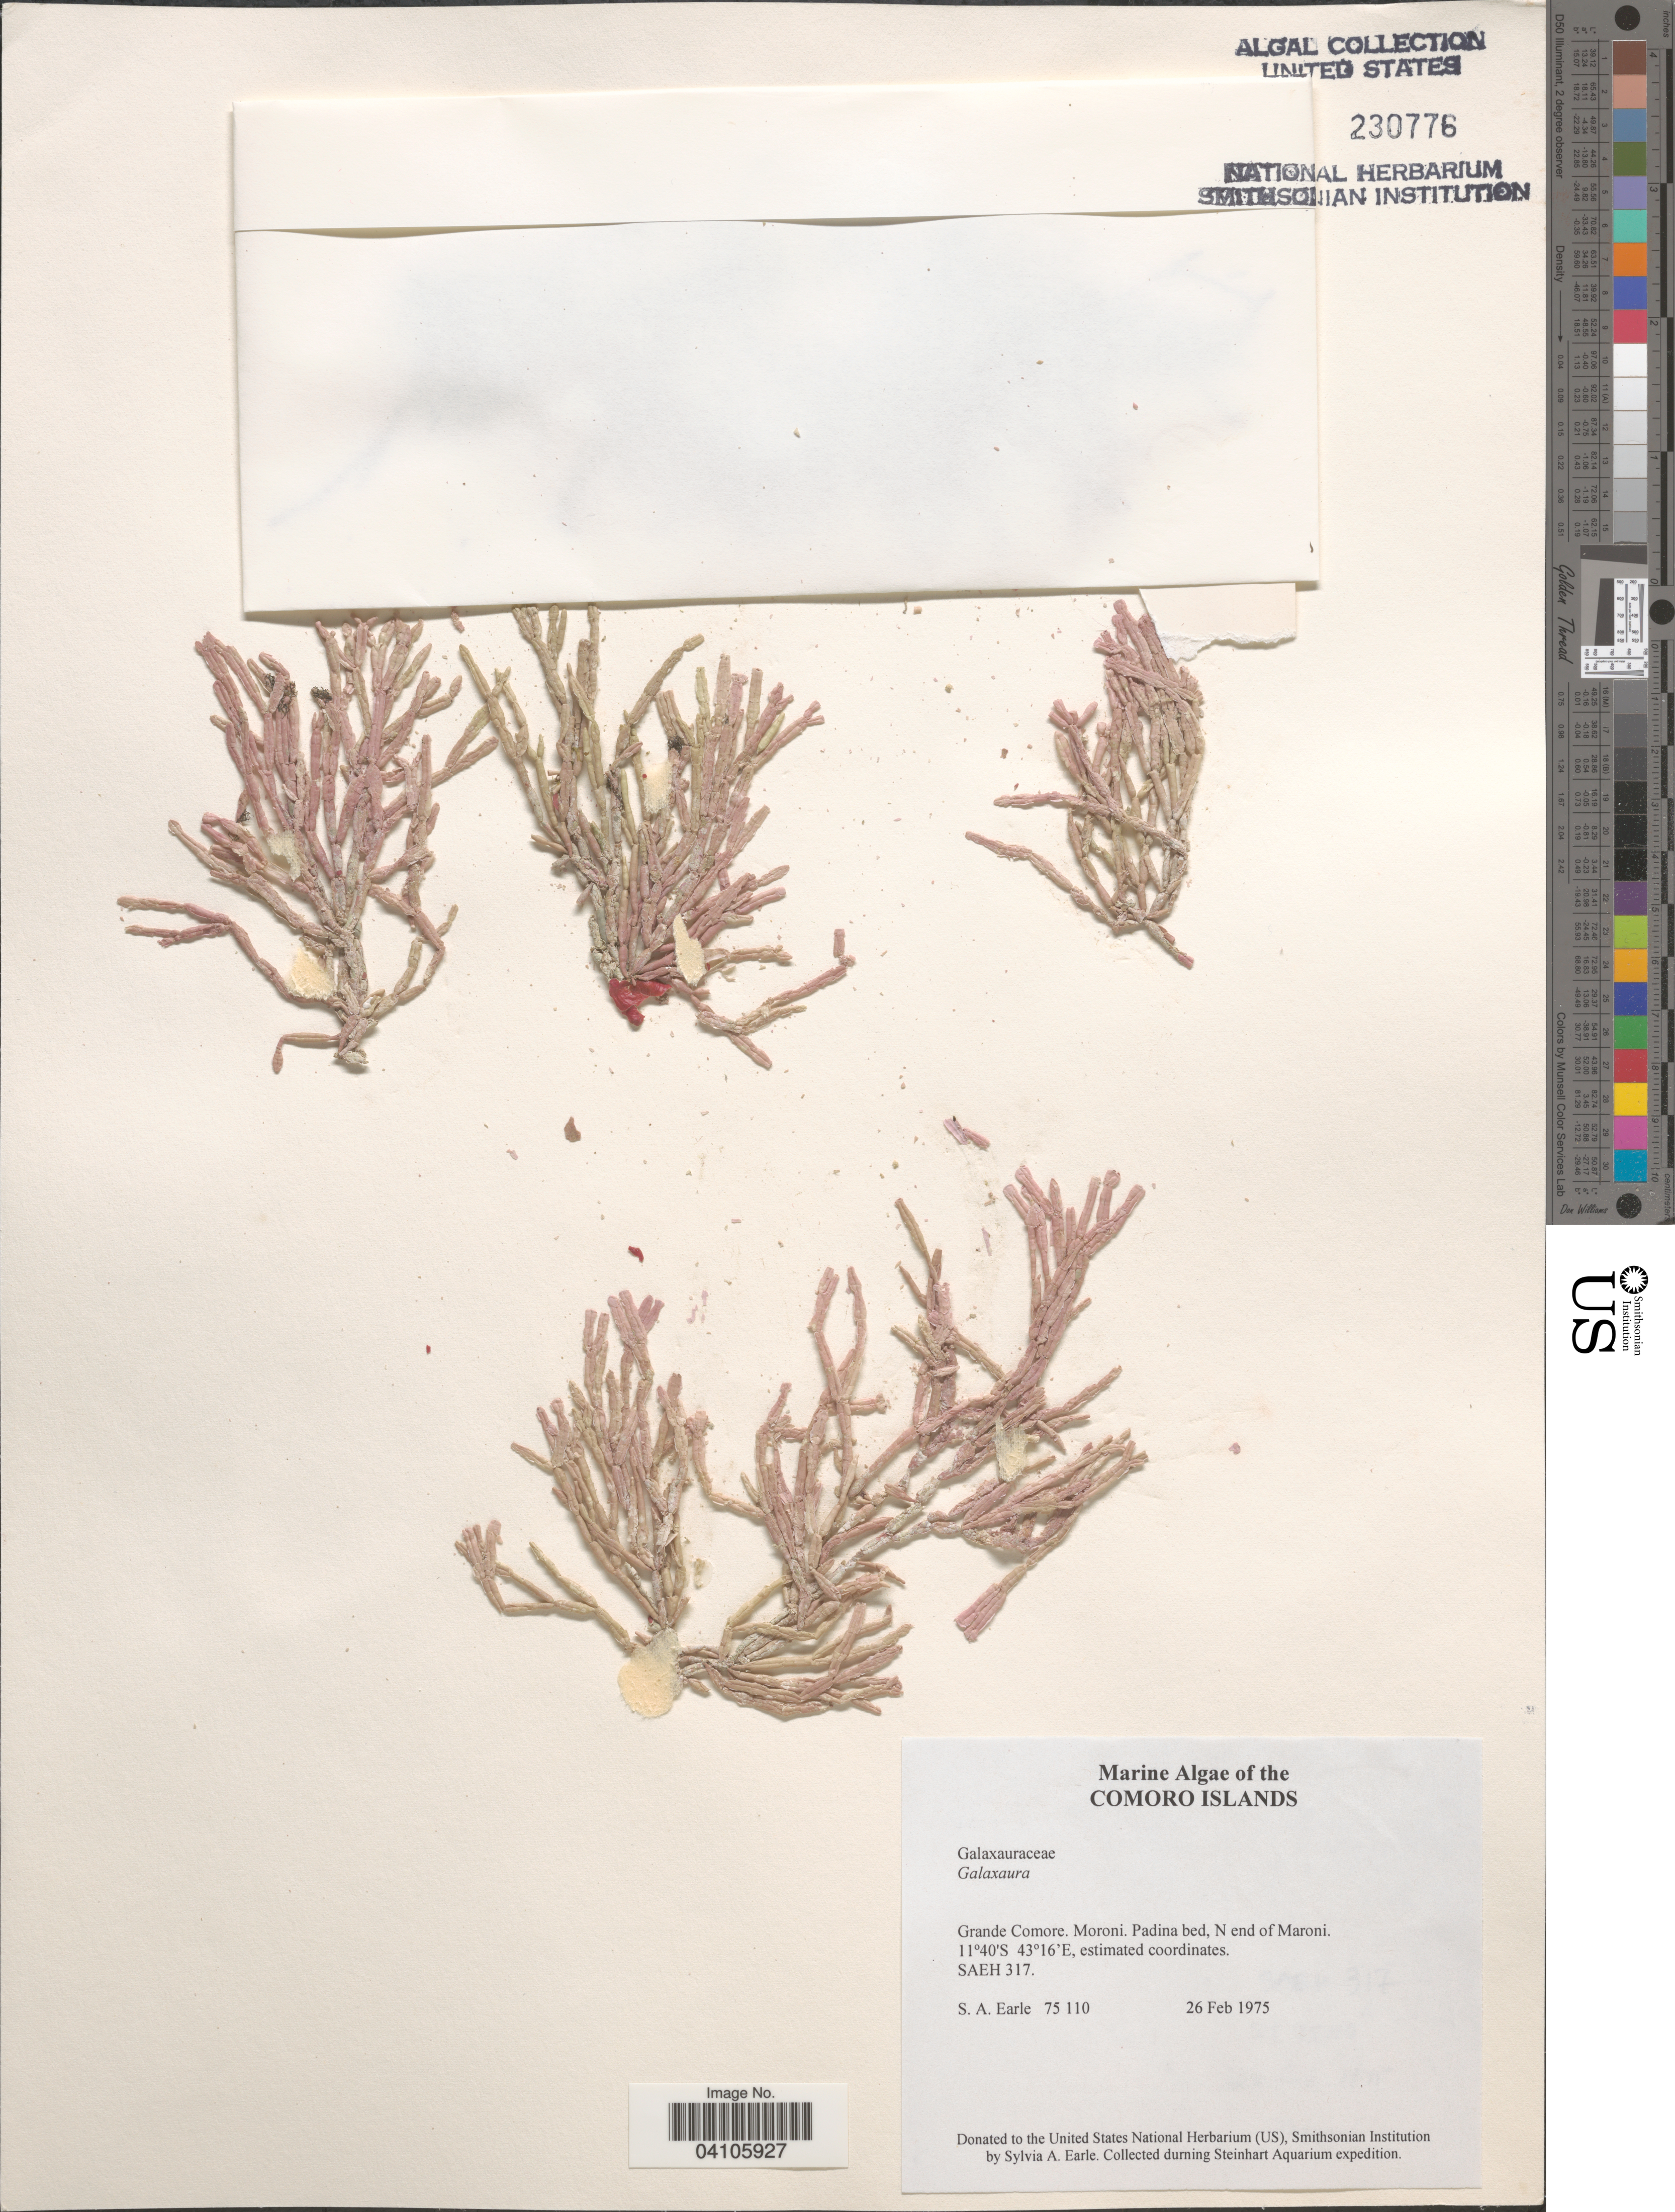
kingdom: Plantae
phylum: Rhodophyta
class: Florideophyceae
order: Nemaliales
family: Galaxauraceae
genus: Galaxaura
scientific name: Galaxaura sp.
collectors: S. A. Earle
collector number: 75110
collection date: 1975-02-26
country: Comoros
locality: Grande Comore. Moroni. Padina bed, N end of Maroni. Steinhart Aquarium expedition.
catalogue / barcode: US 230776